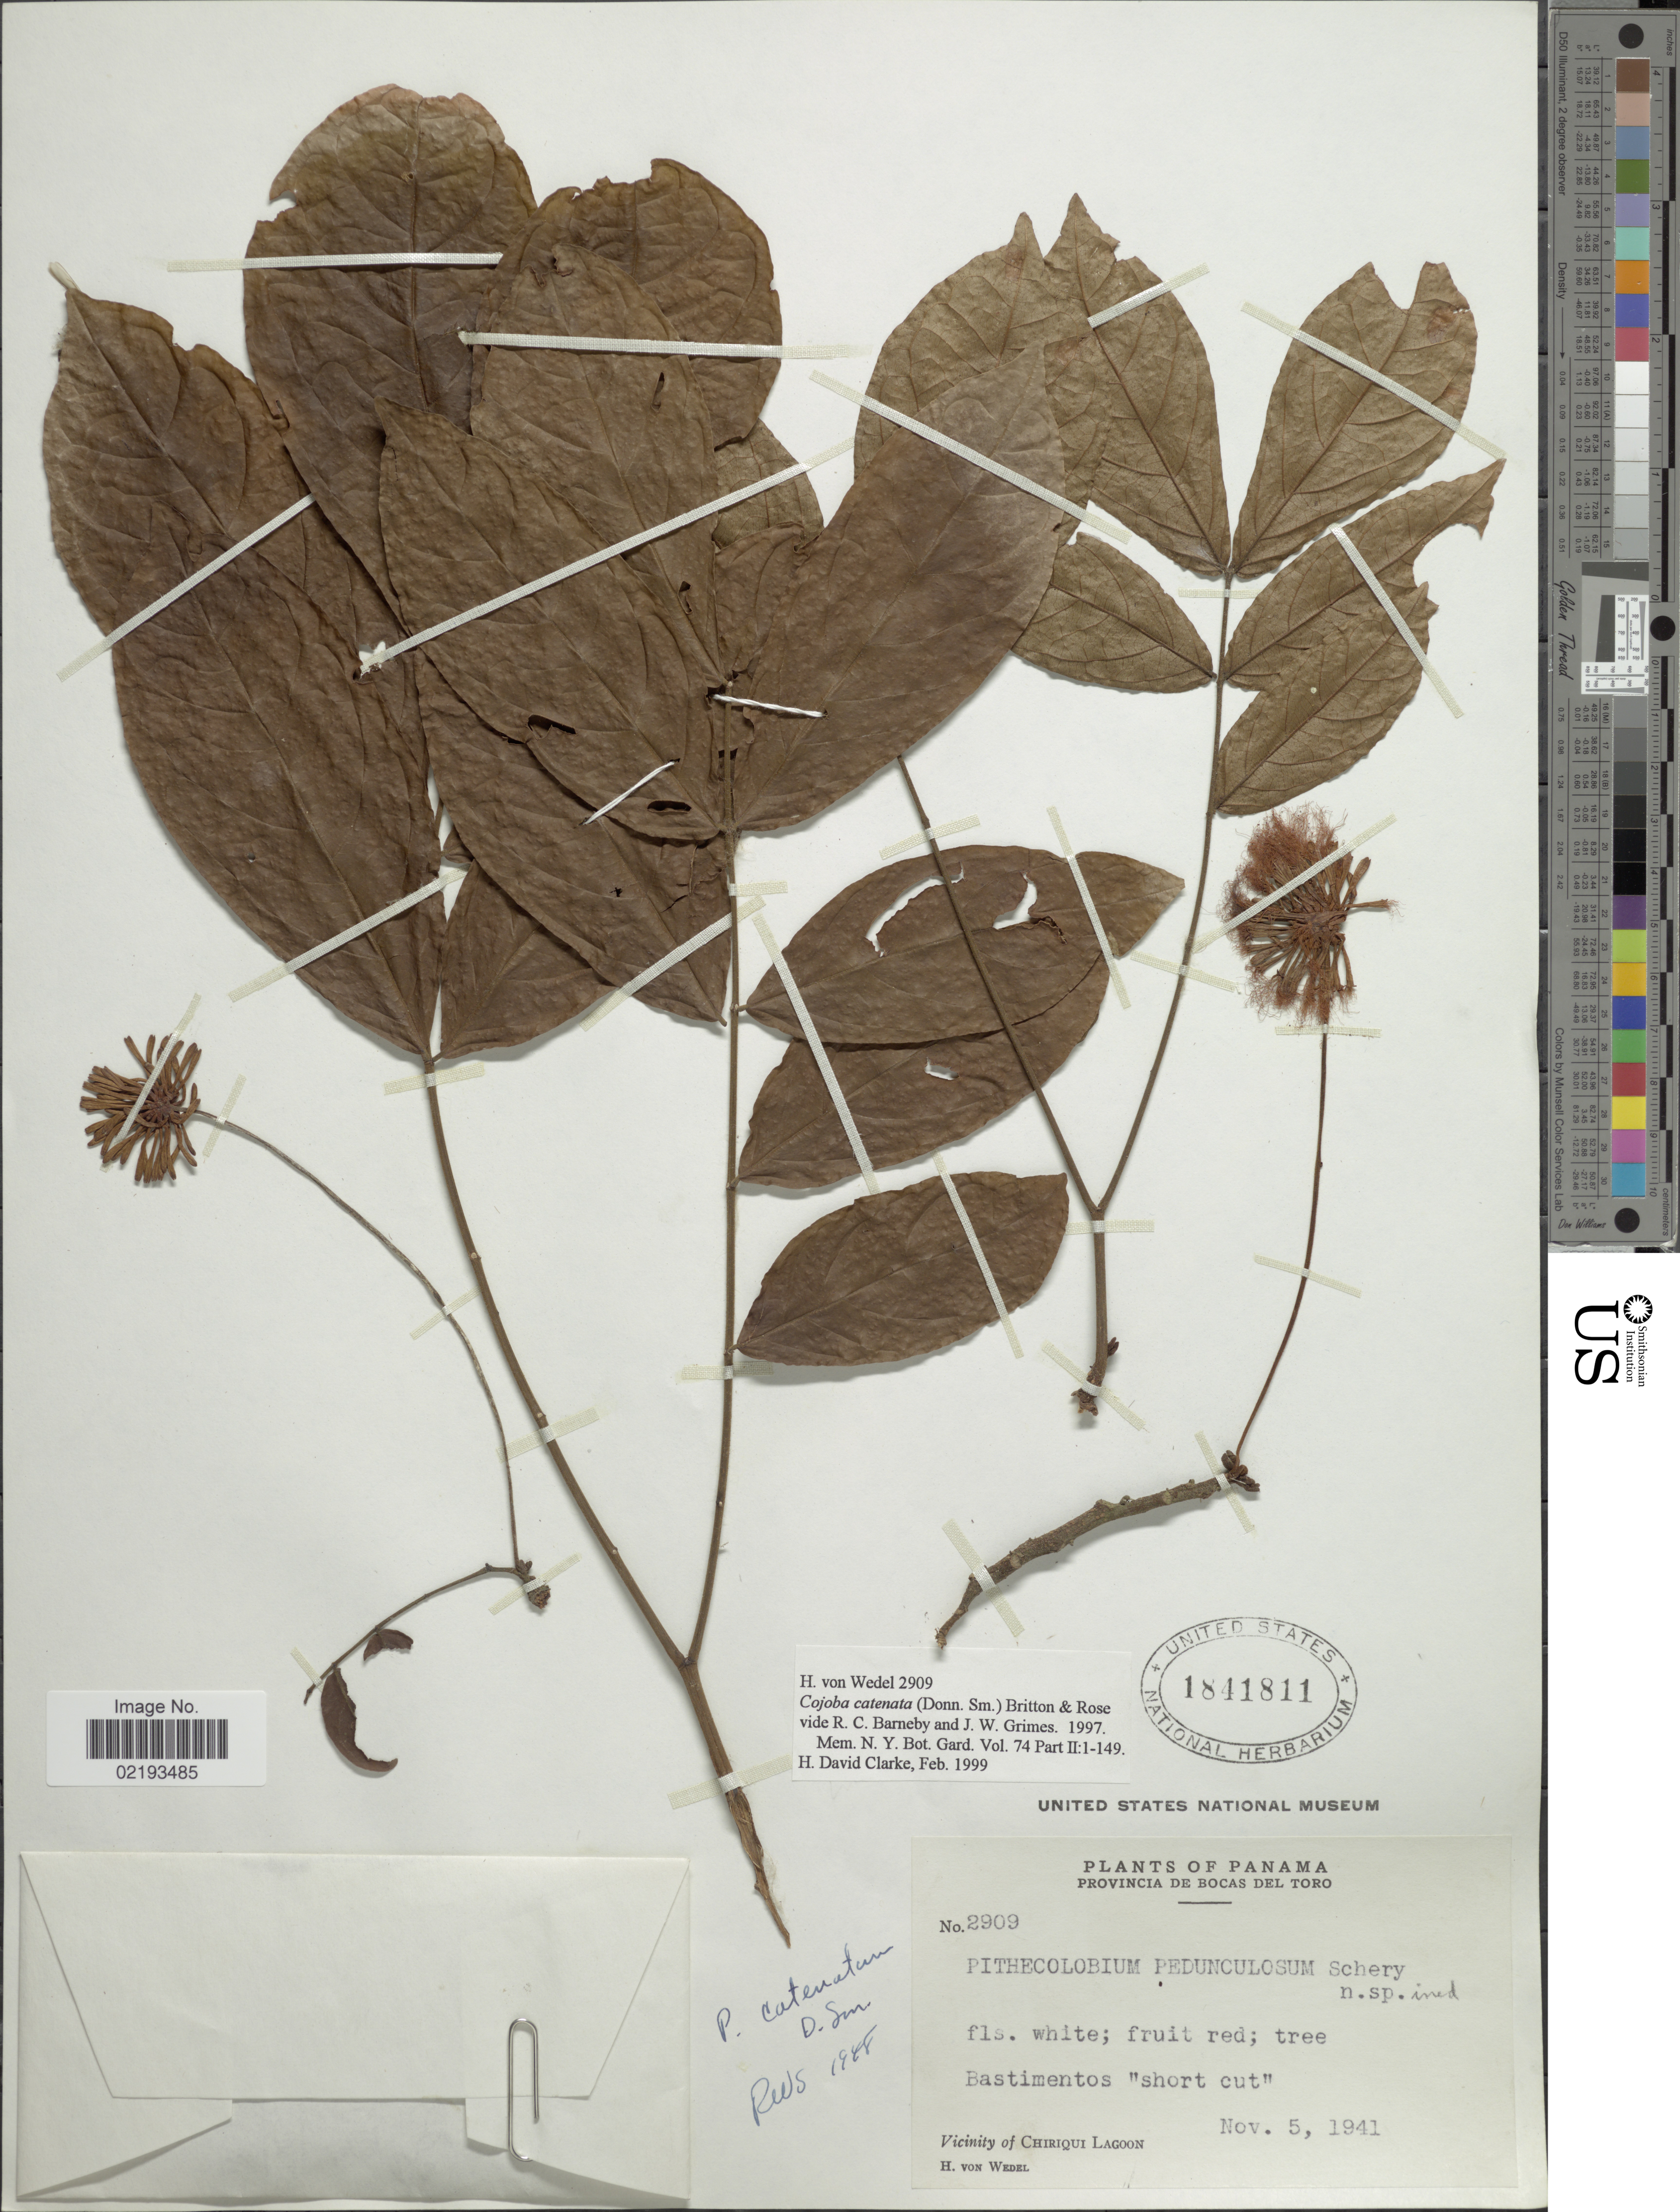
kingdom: Plantae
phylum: Tracheophyta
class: Magnoliopsida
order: Fabales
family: Fabaceae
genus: Cojoba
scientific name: Cojoba catenata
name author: (Donn. Sm.) Britton & Rose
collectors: H. von Wedel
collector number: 2909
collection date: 1941-11-05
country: Panama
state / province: Bocas del Toro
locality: Bastimentos 'short cut', Vicinity of Chiriqui Lagoon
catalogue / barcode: US 1841811